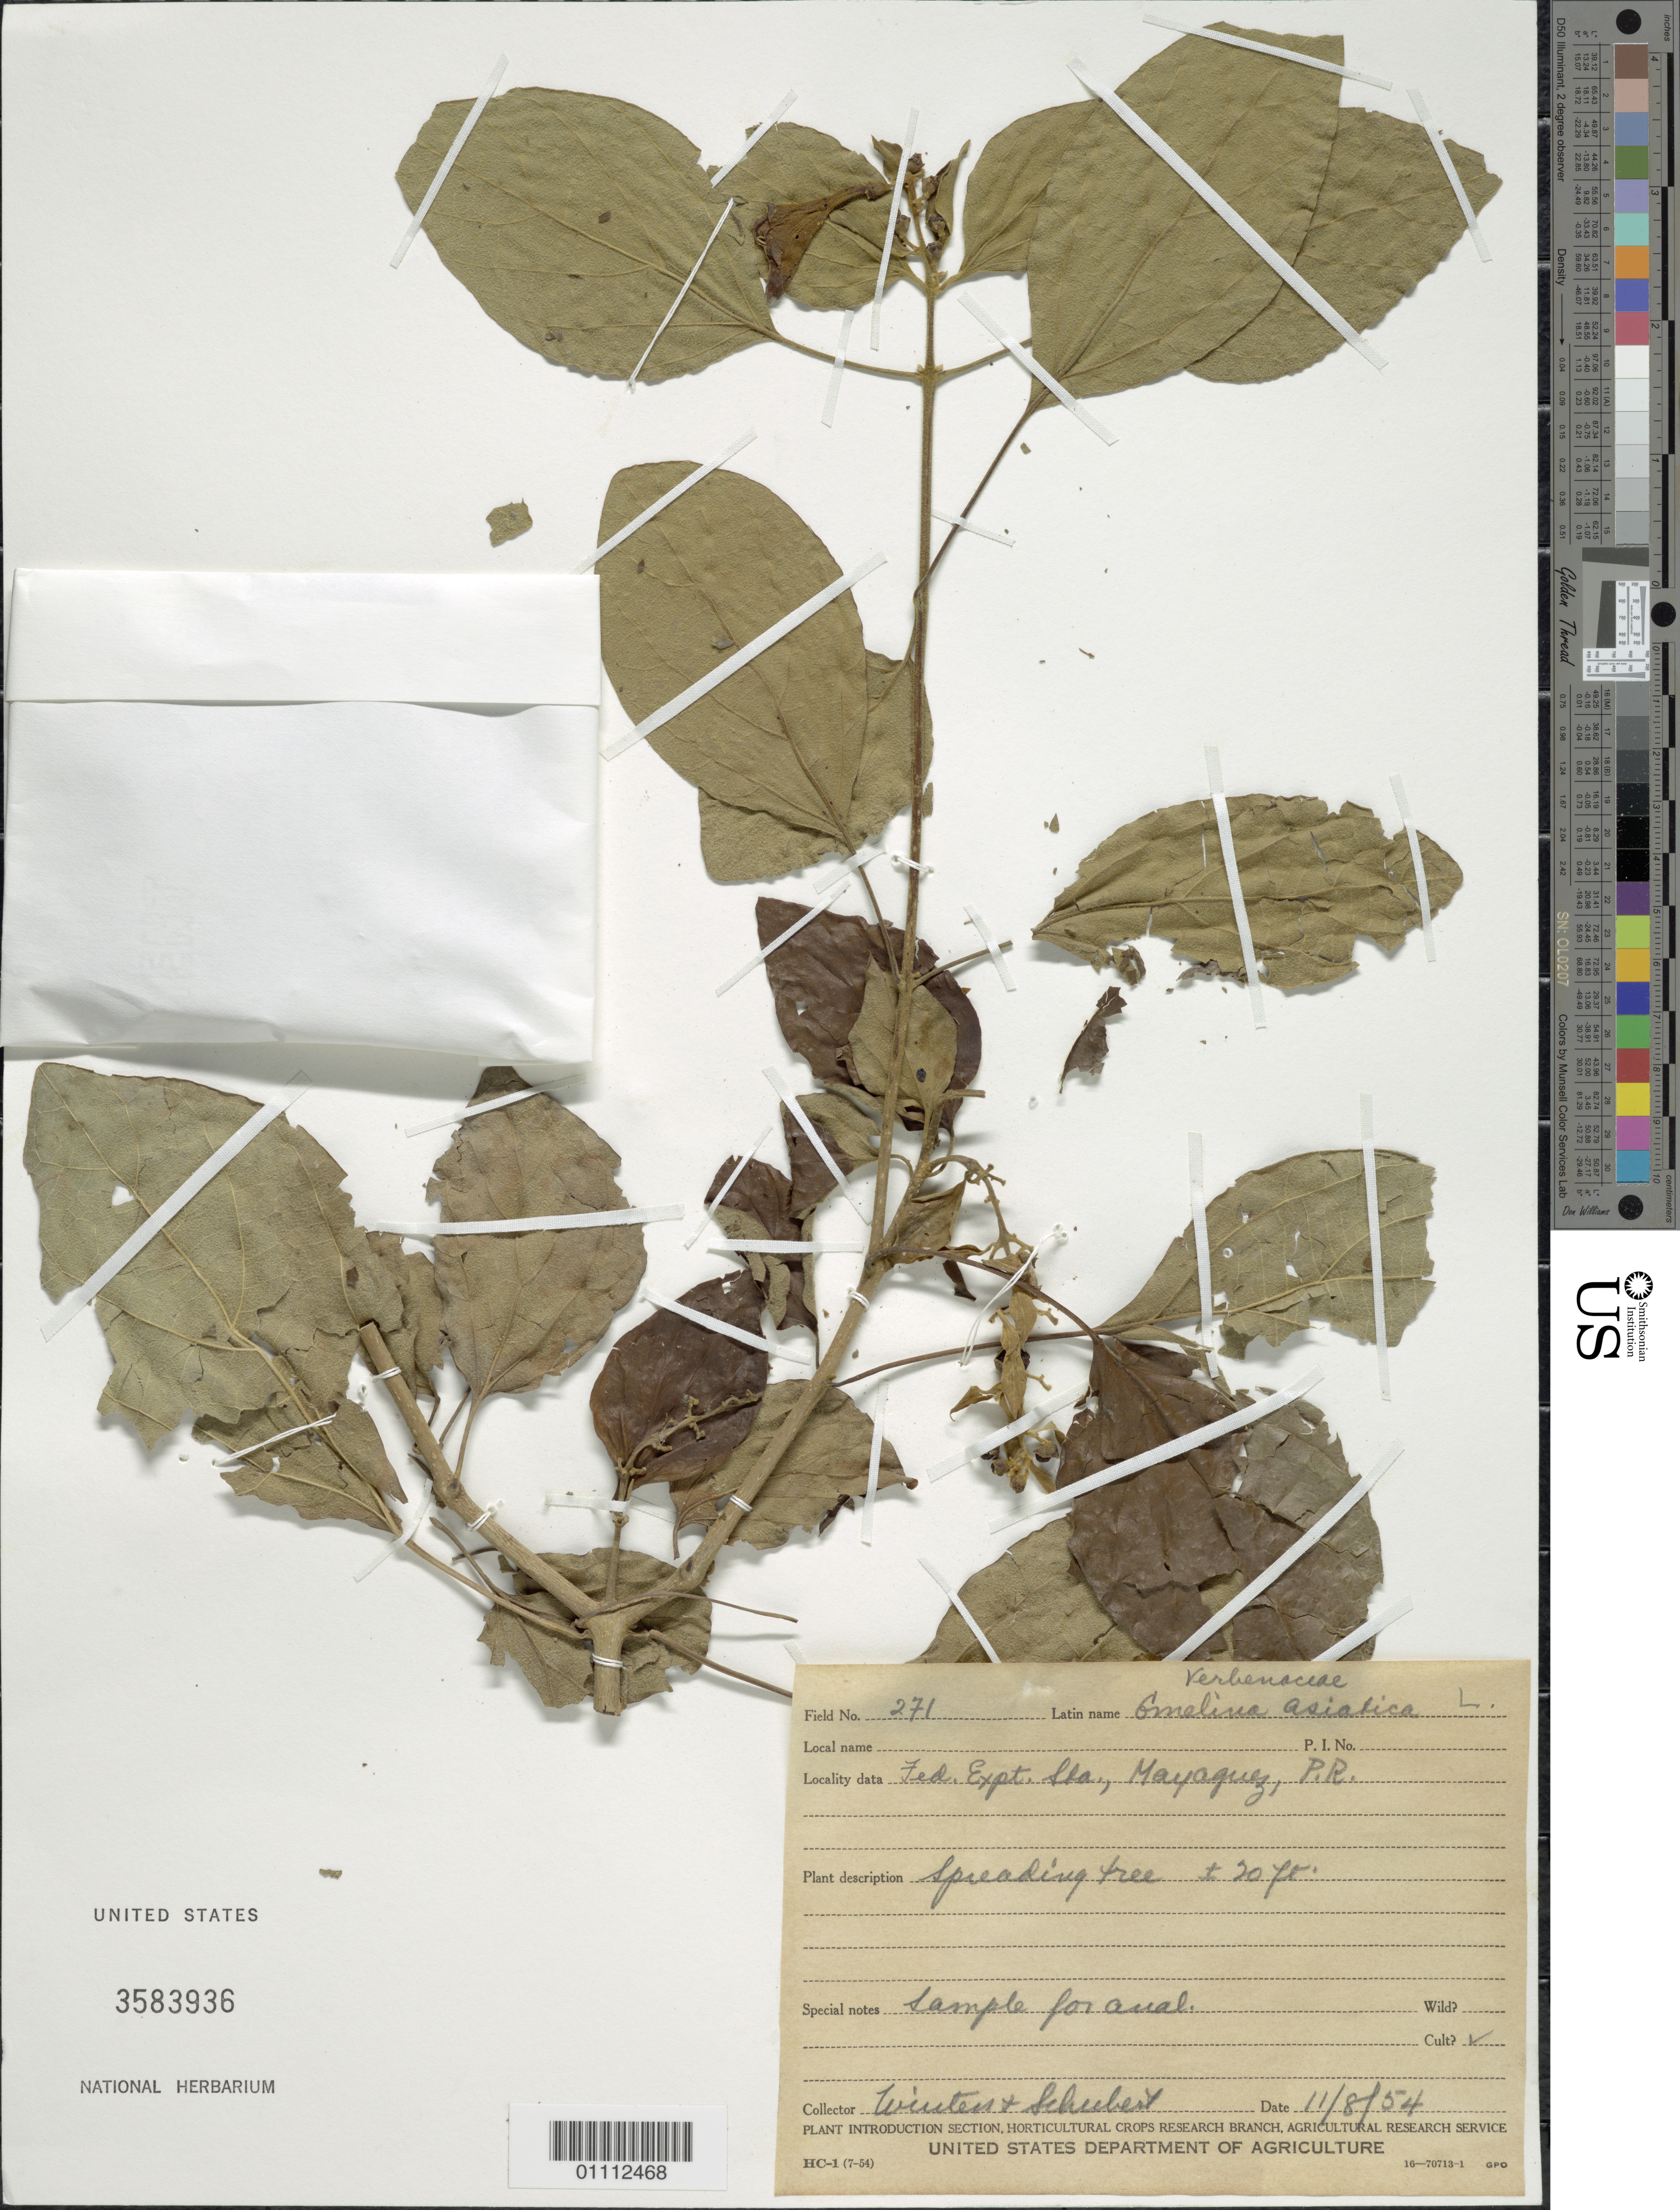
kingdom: Plantae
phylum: Tracheophyta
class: Magnoliopsida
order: Lamiales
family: Lamiaceae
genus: Gmelina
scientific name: Gmelina asiatica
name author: L.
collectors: H. Winters & B. Schubert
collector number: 271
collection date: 1954-11-08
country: Puerto Rico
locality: Fed. Expt. Station, Mayaguez.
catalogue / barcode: US 3583936